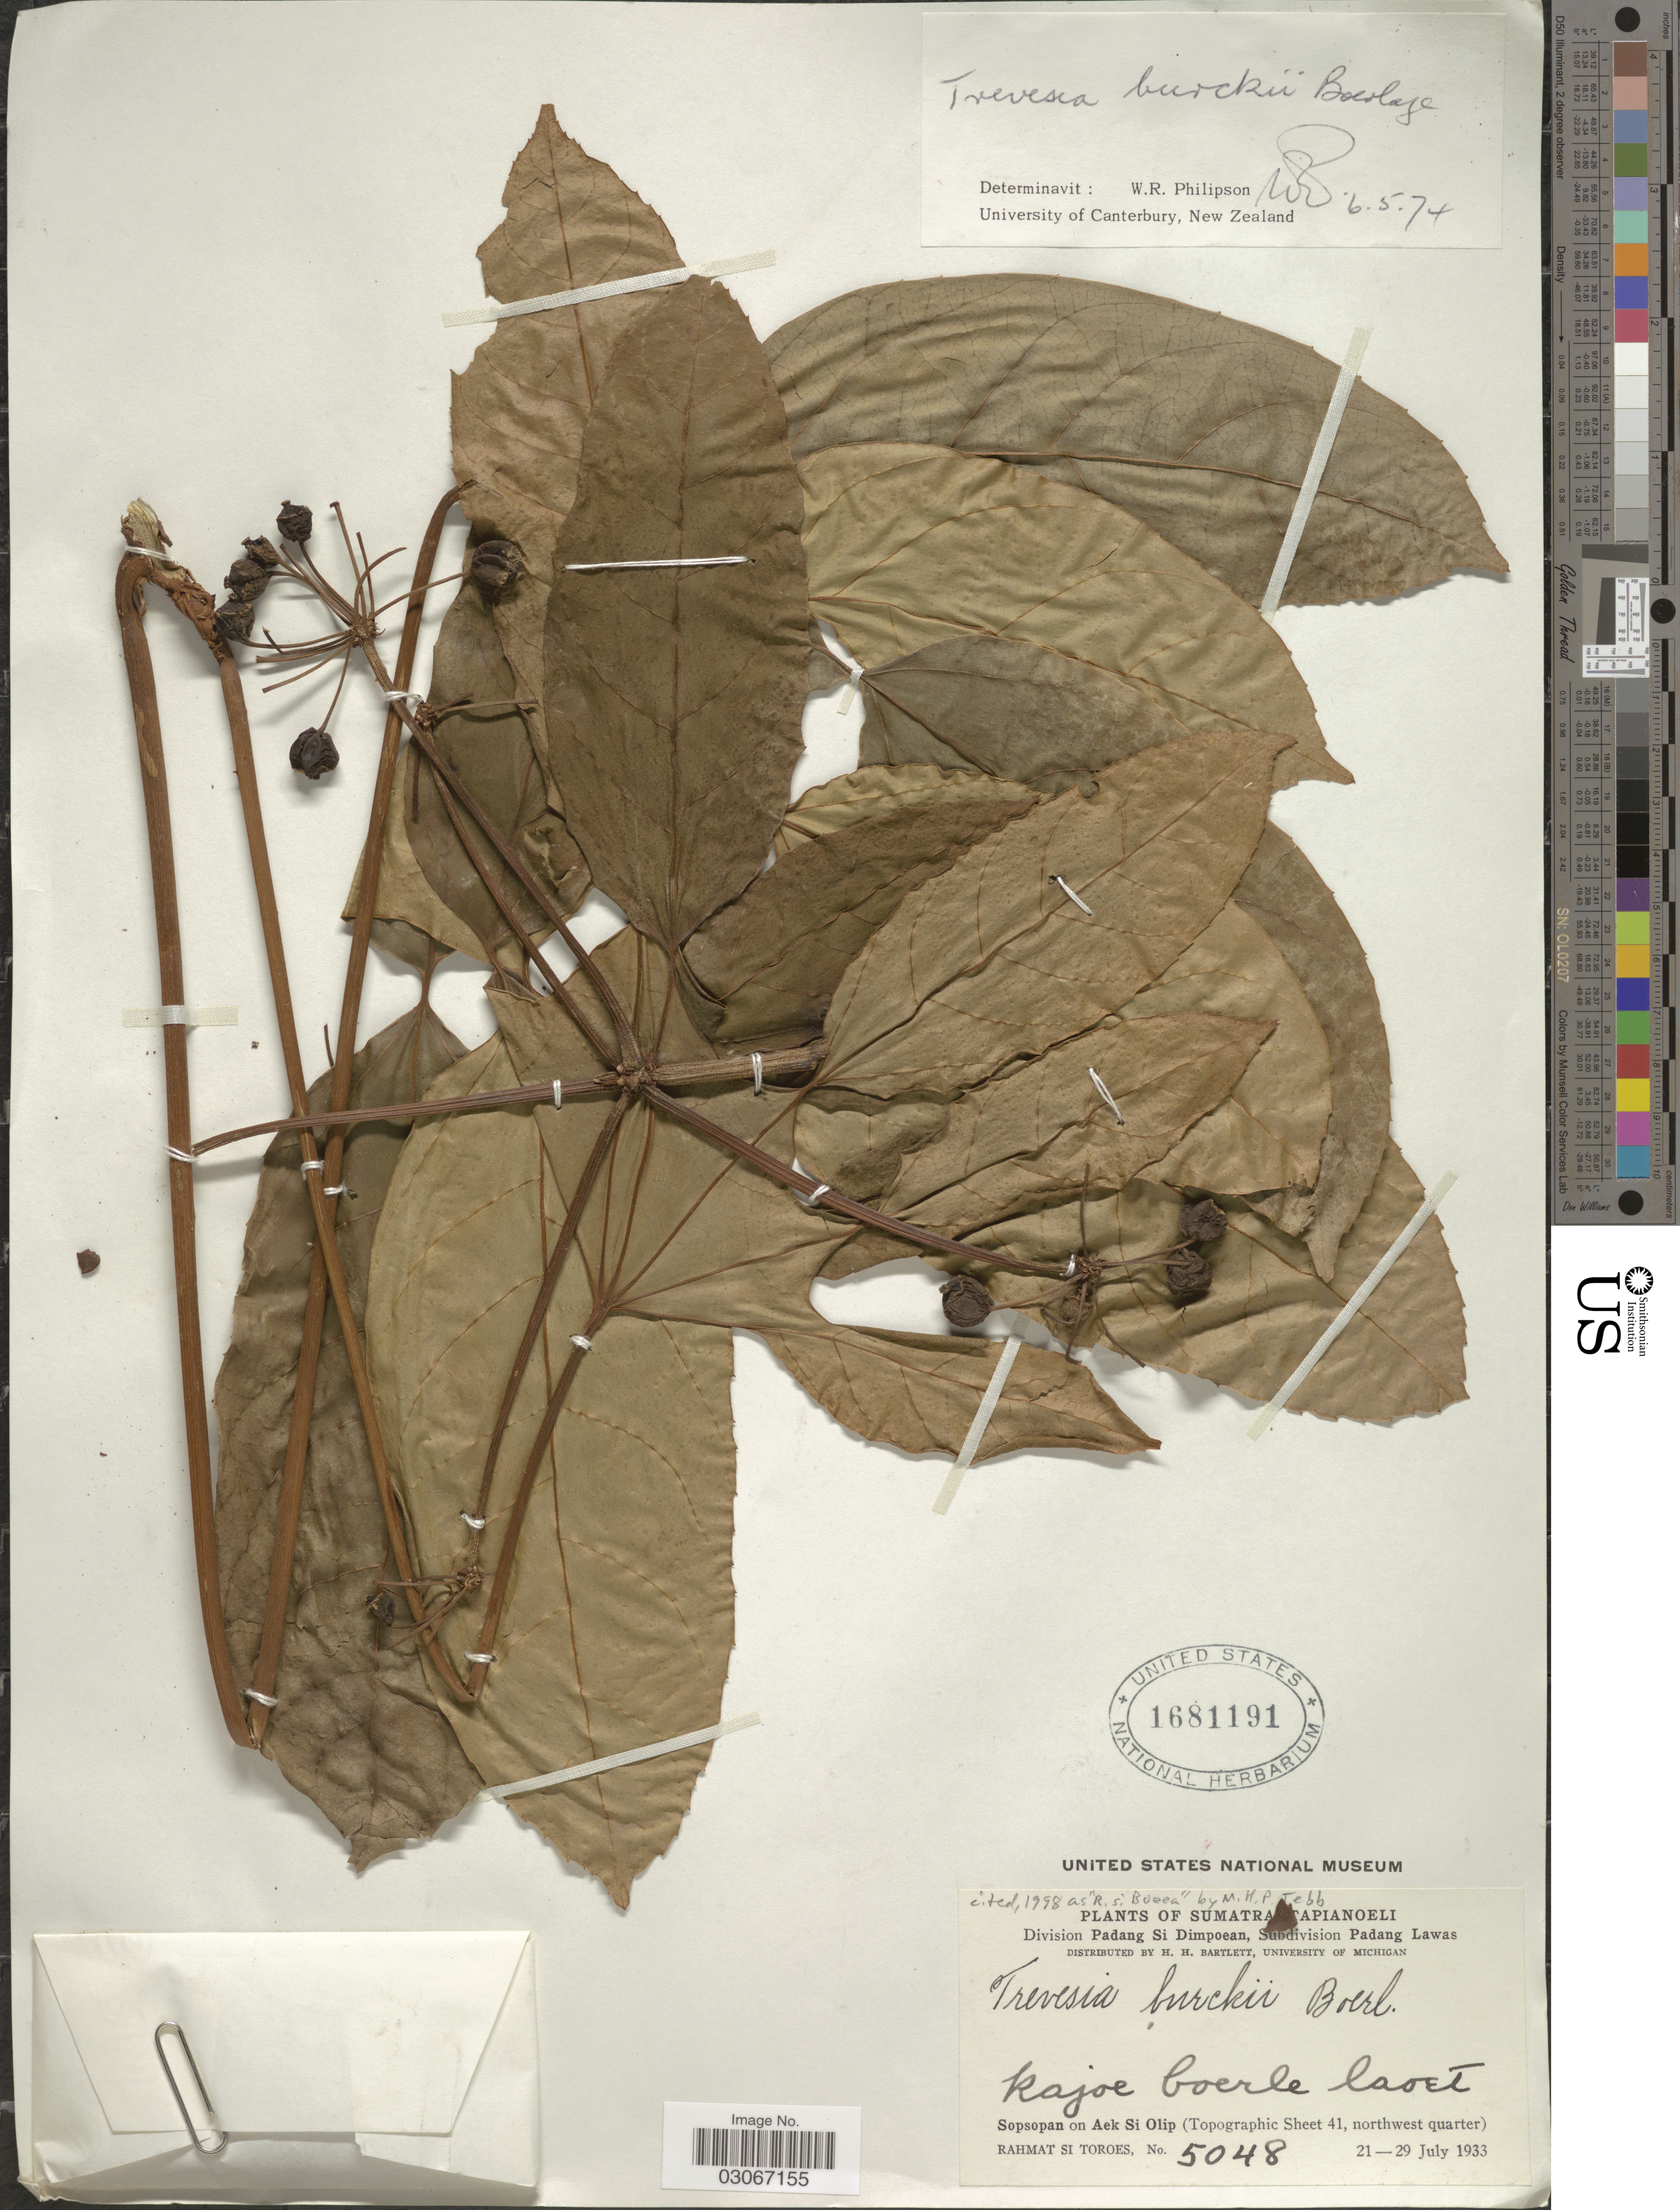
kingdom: Plantae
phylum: Tracheophyta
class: Magnoliopsida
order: Apiales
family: Araliaceae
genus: Trevesia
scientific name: Trevesia burckii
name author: Boerl.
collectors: Rahmat Si Boeea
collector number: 5048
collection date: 1933-07-21/1933-07-29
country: Indonesia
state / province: Sumatra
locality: Sumatra, Tapianoeli. Division Padang Si Dimpoean, Subdivision Padang Lawas. Sopsopan on Aek Si Olip (Topographic Sheet 41, northwest quarter).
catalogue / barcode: US 1681191